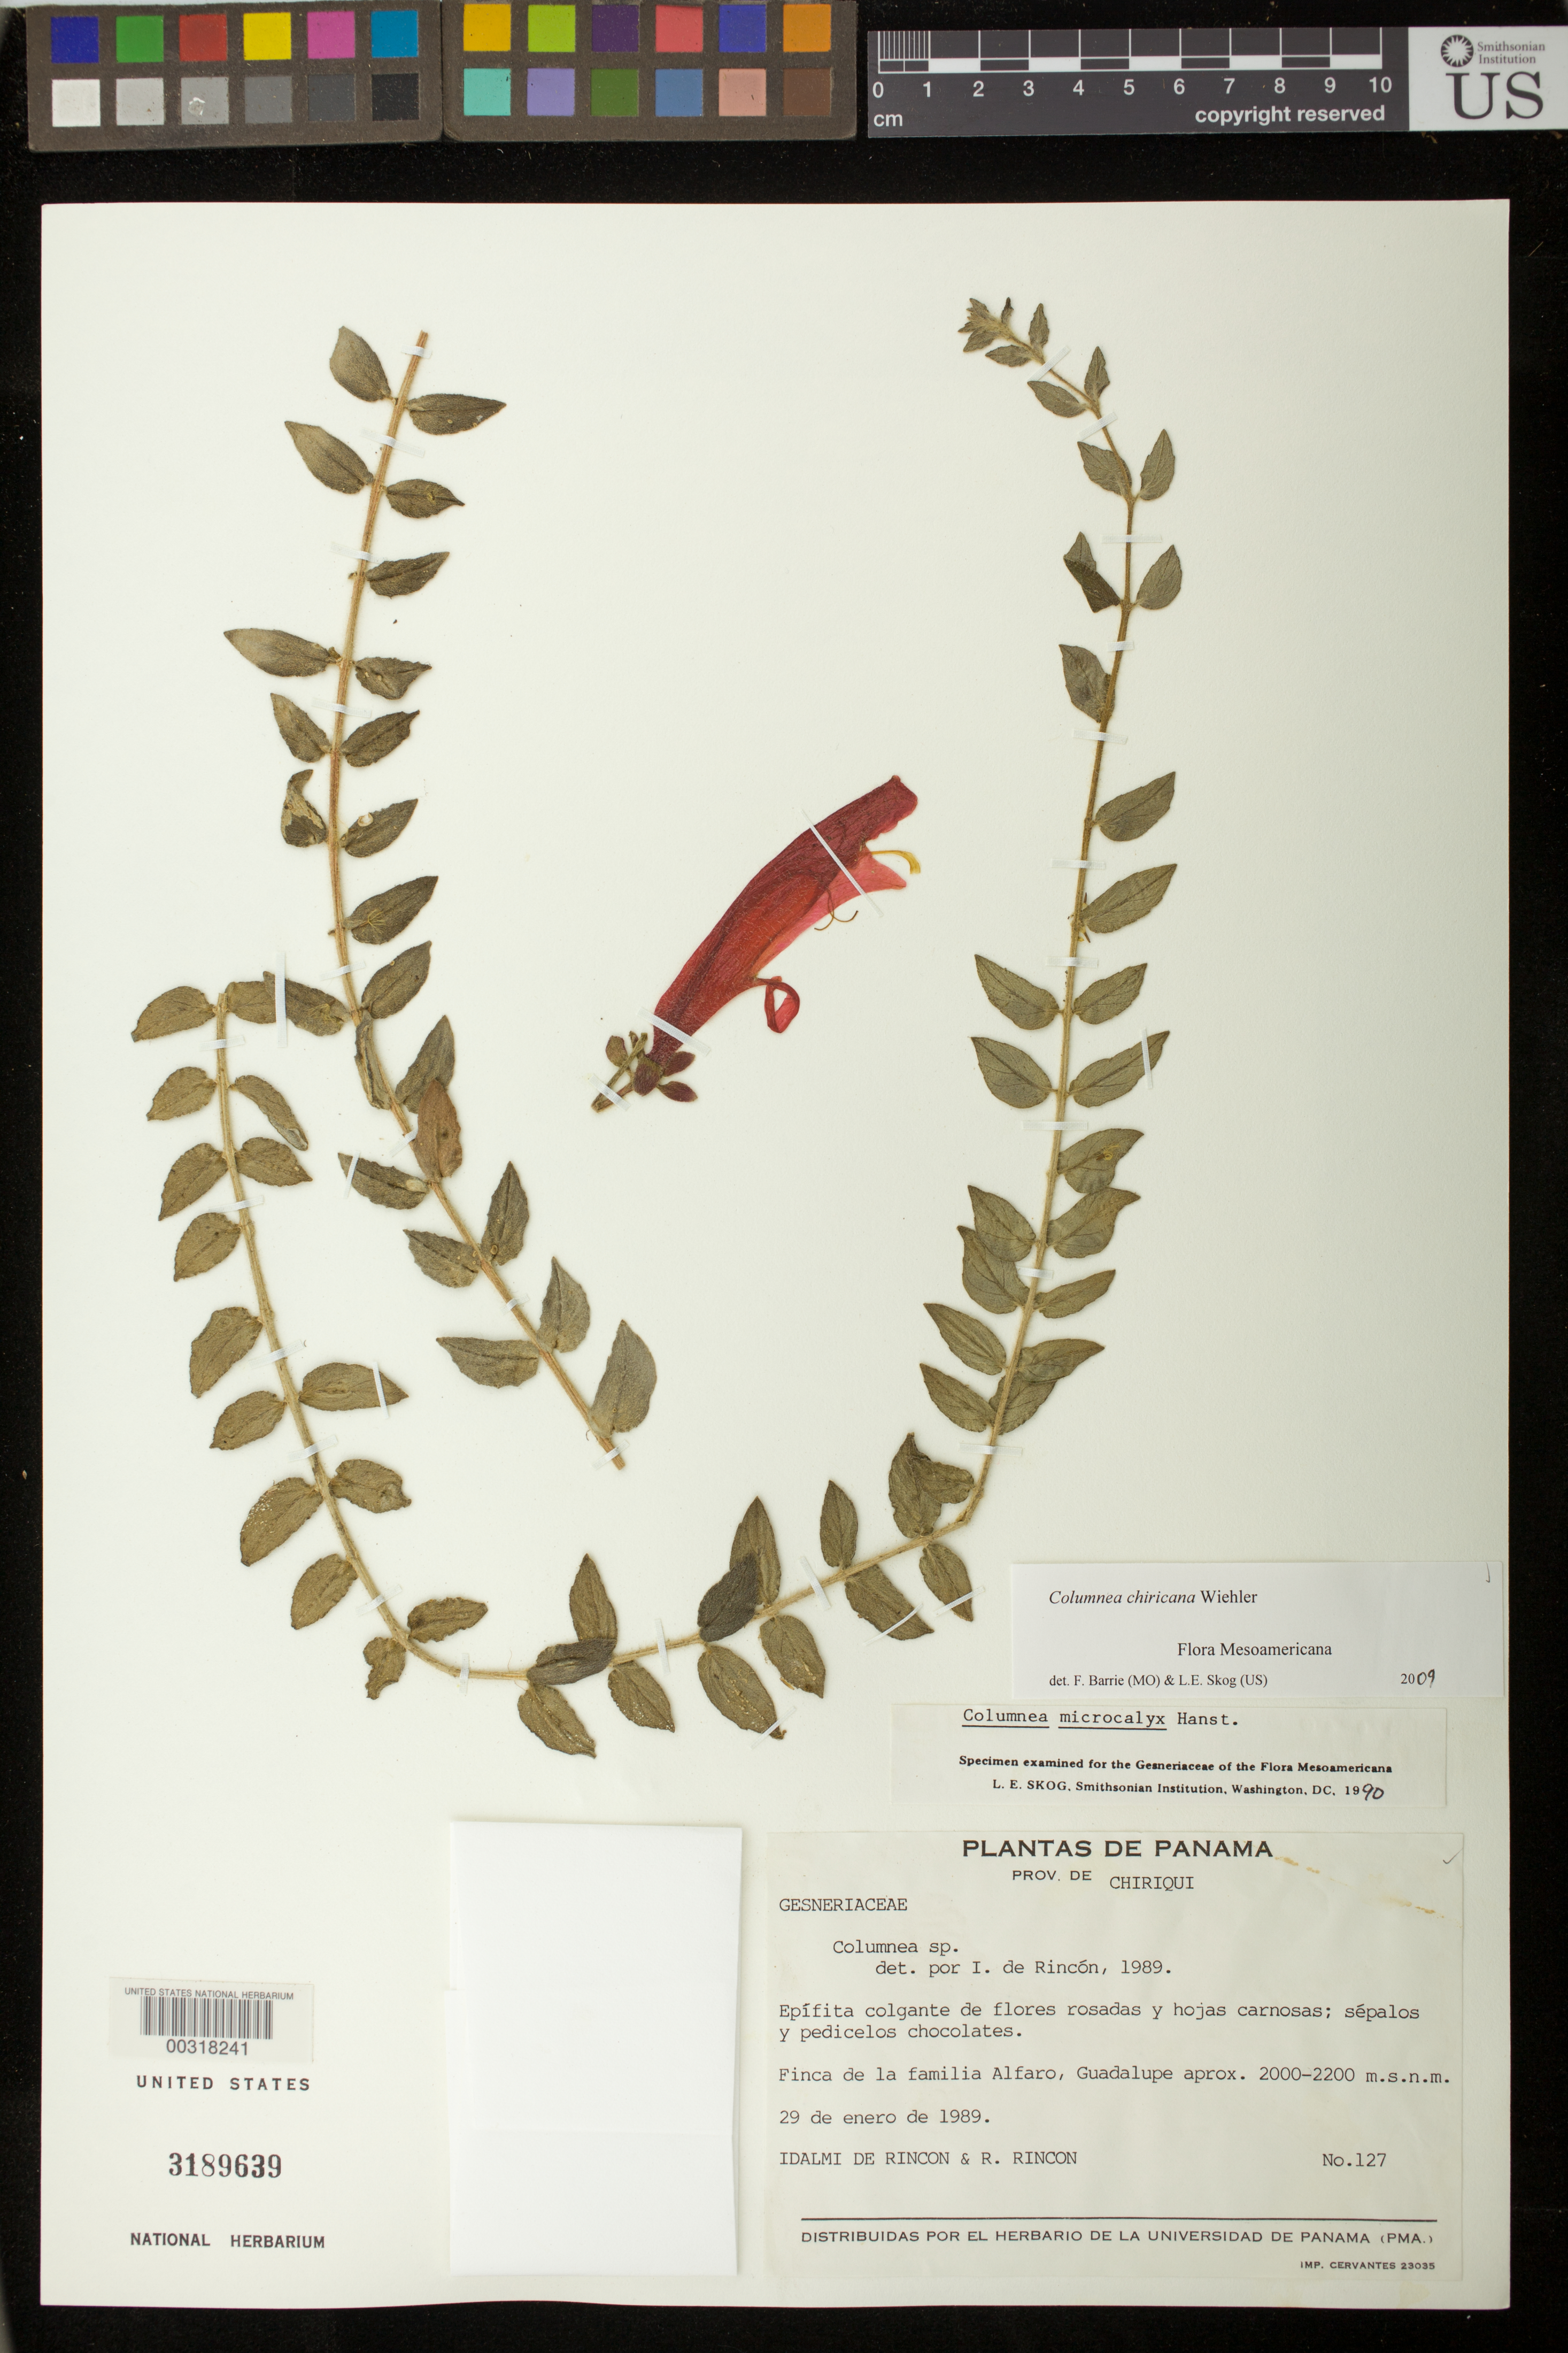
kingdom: Plantae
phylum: Tracheophyta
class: Magnoliopsida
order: Lamiales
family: Gesneriaceae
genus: Columnea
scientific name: Columnea chiricana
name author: Wiehler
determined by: Barrie, F. R.; Skog, Laurence E.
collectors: I. Rincon & R. Rincon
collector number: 127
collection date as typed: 29 Jan 1989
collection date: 1989-01-29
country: Panama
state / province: Chiriquí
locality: Finca de la familia Alfaro, Guadalupe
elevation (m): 2000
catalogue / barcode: US 3189639